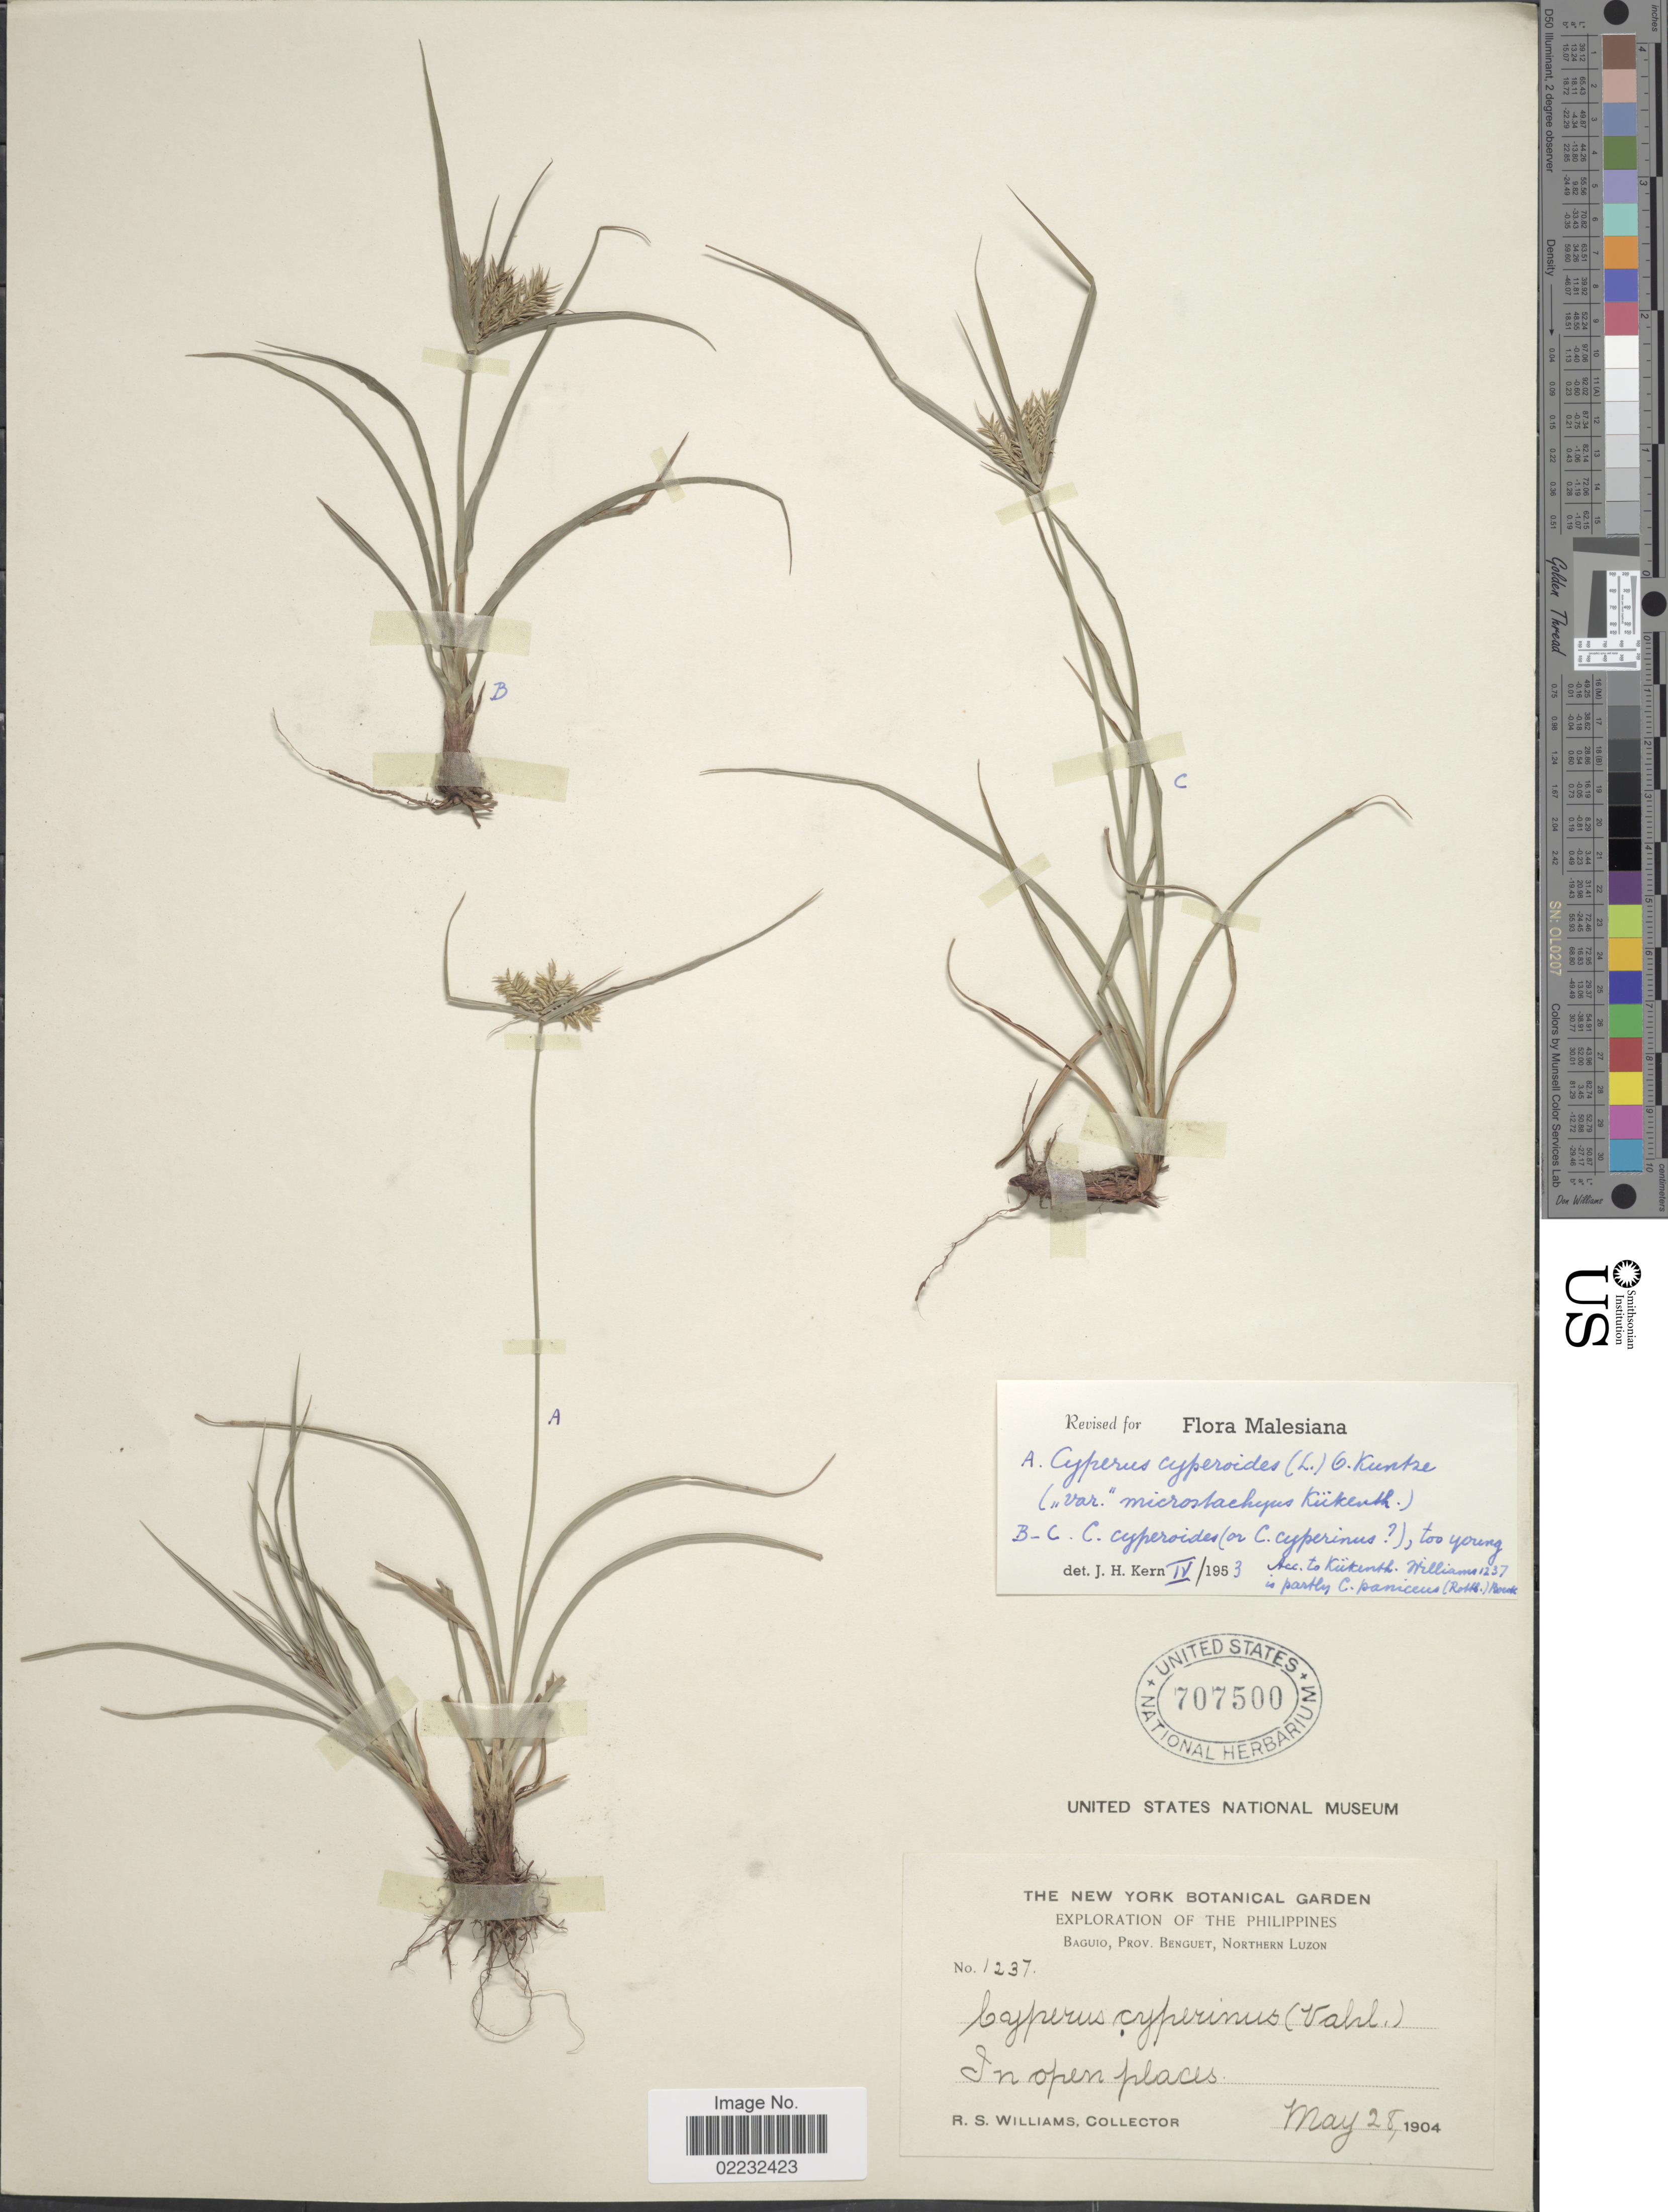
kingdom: Plantae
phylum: Tracheophyta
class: Liliopsida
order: Poales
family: Cyperaceae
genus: Cyperus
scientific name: Cyperus cyperoides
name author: (L.) Kuntze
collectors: R. S. Williams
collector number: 1237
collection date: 1904-05-28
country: Philippines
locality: Baguio, Prov. Benguet, Northern Luzon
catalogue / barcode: US 707500